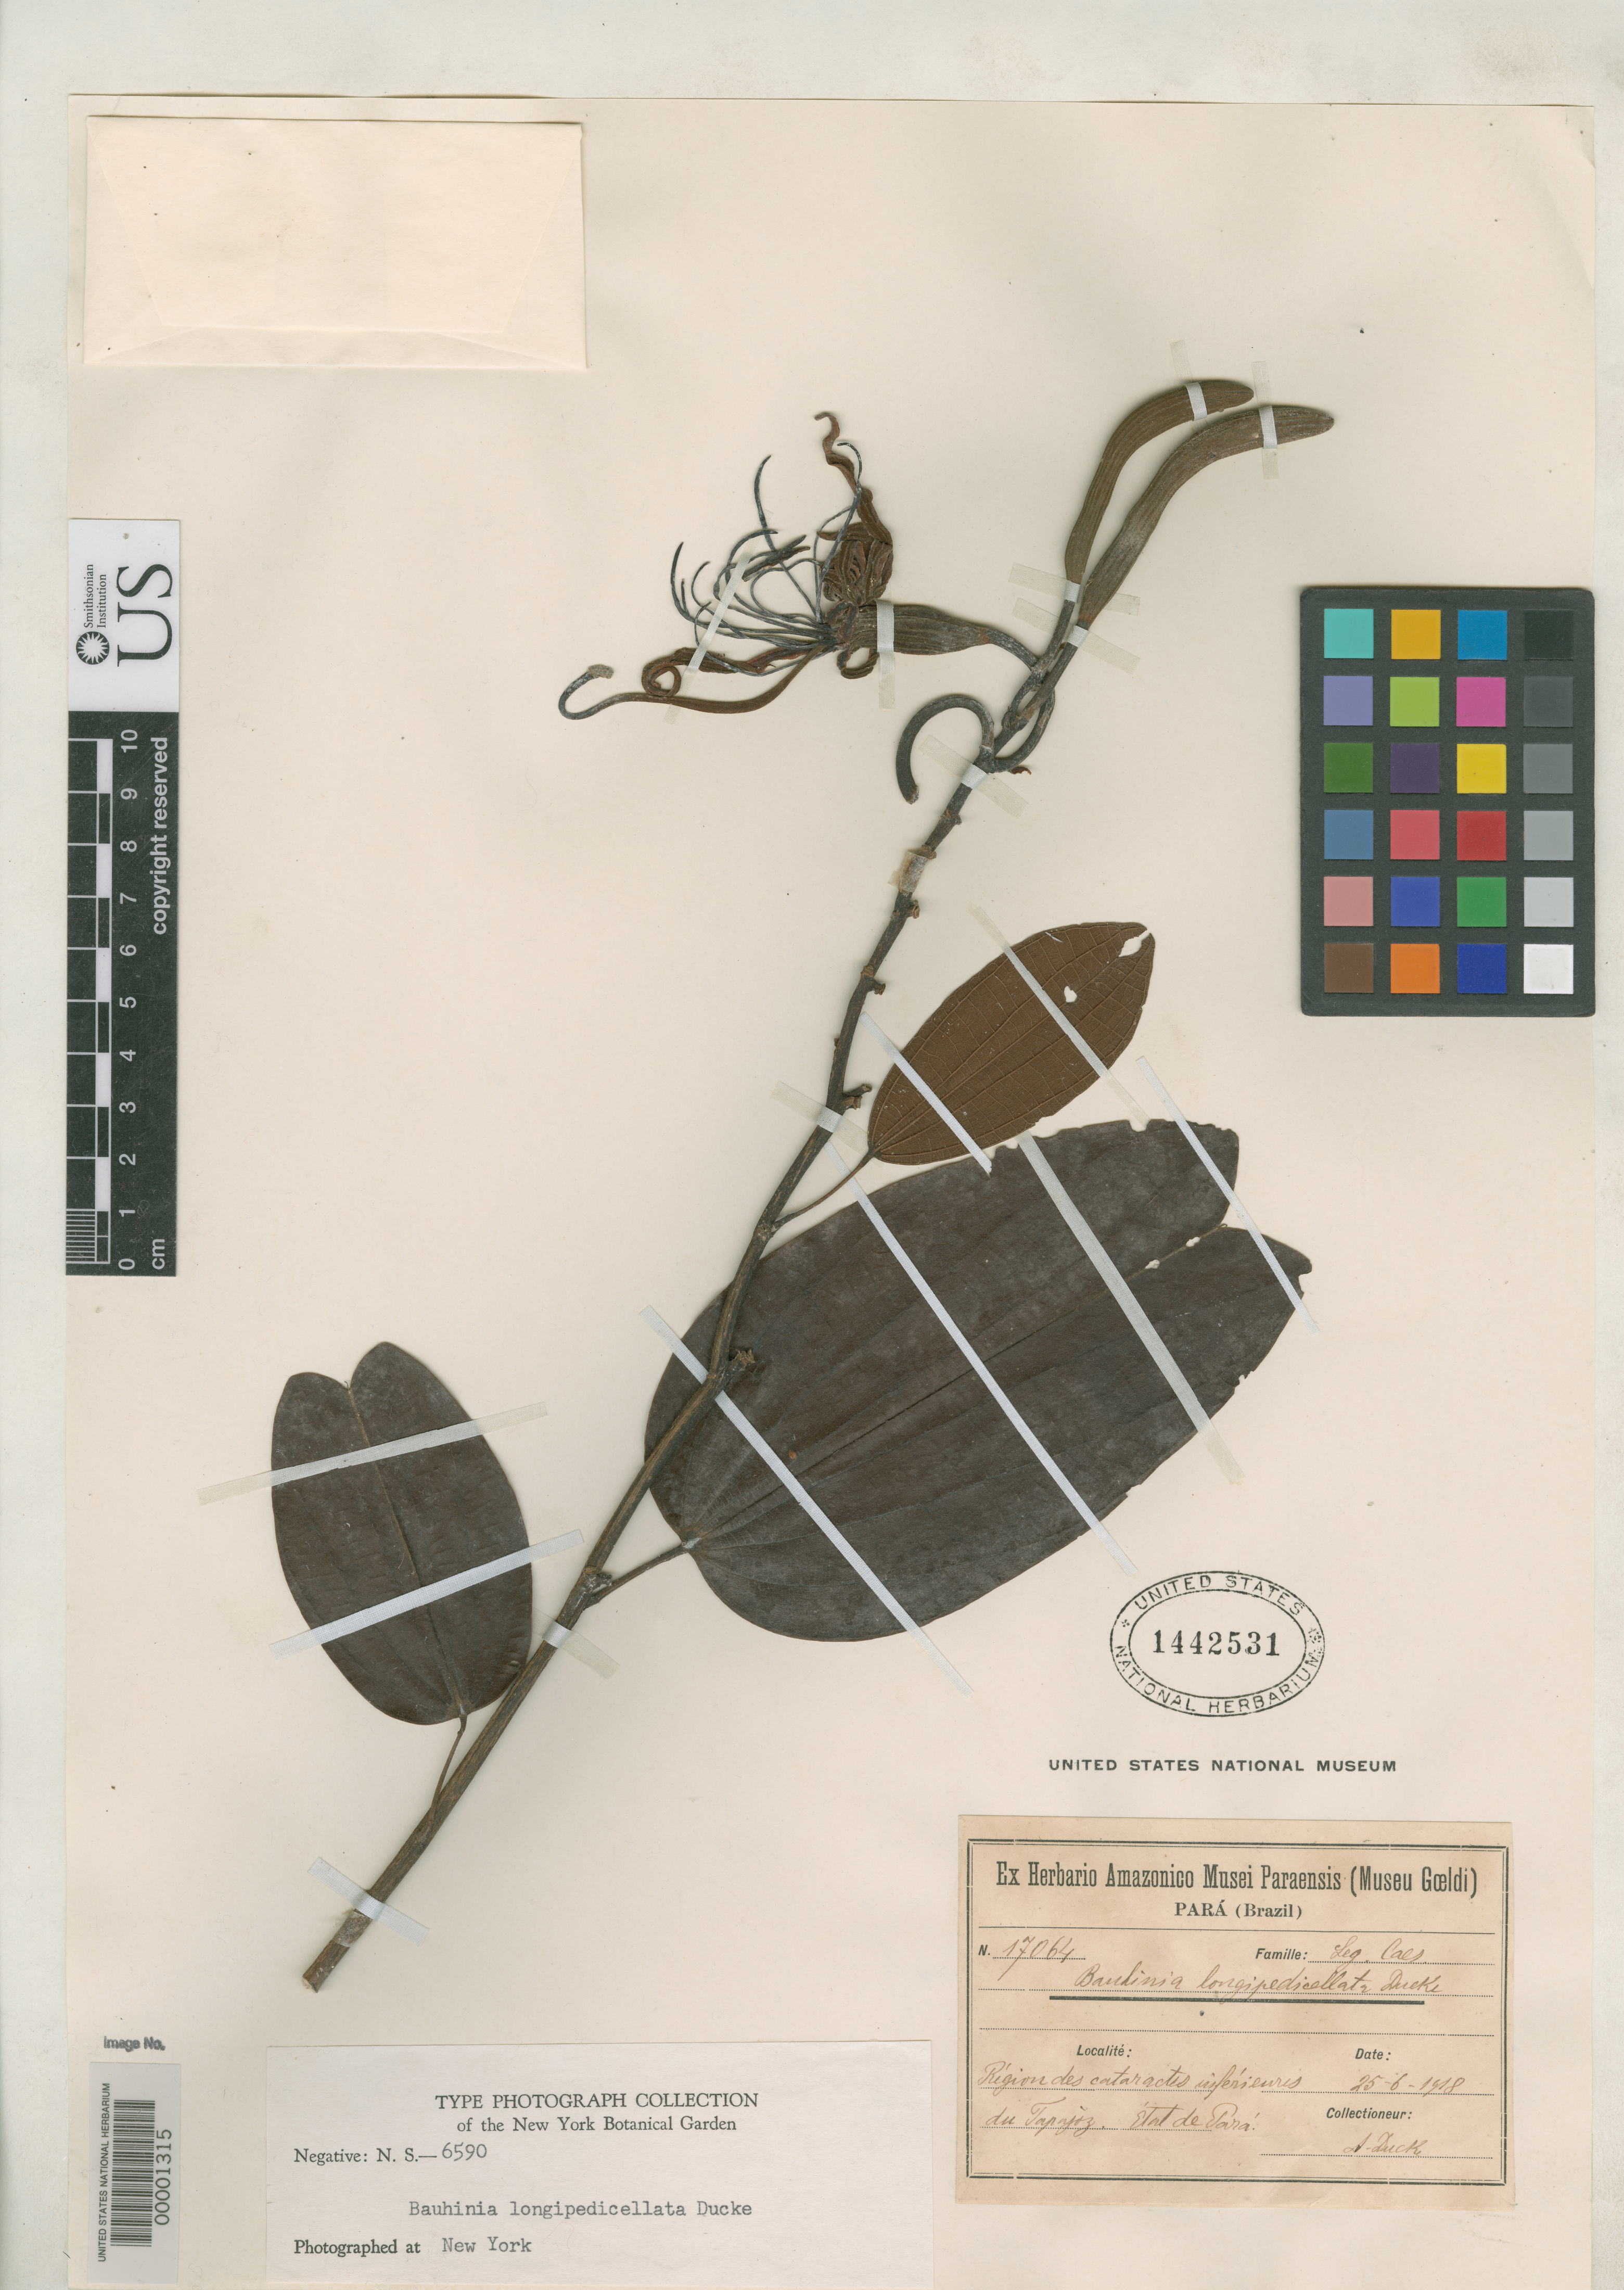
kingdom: Plantae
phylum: Tracheophyta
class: Magnoliopsida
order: Fabales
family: Fabaceae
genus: Bauhinia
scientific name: Bauhinia longipedicellata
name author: Ducke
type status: Isosyntype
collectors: A. Ducke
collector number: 17064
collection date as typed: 25 Jun 1918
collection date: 1918-06-25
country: Brazil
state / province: Pará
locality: Region of small rapids of Tapajoz.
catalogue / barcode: US 1142531